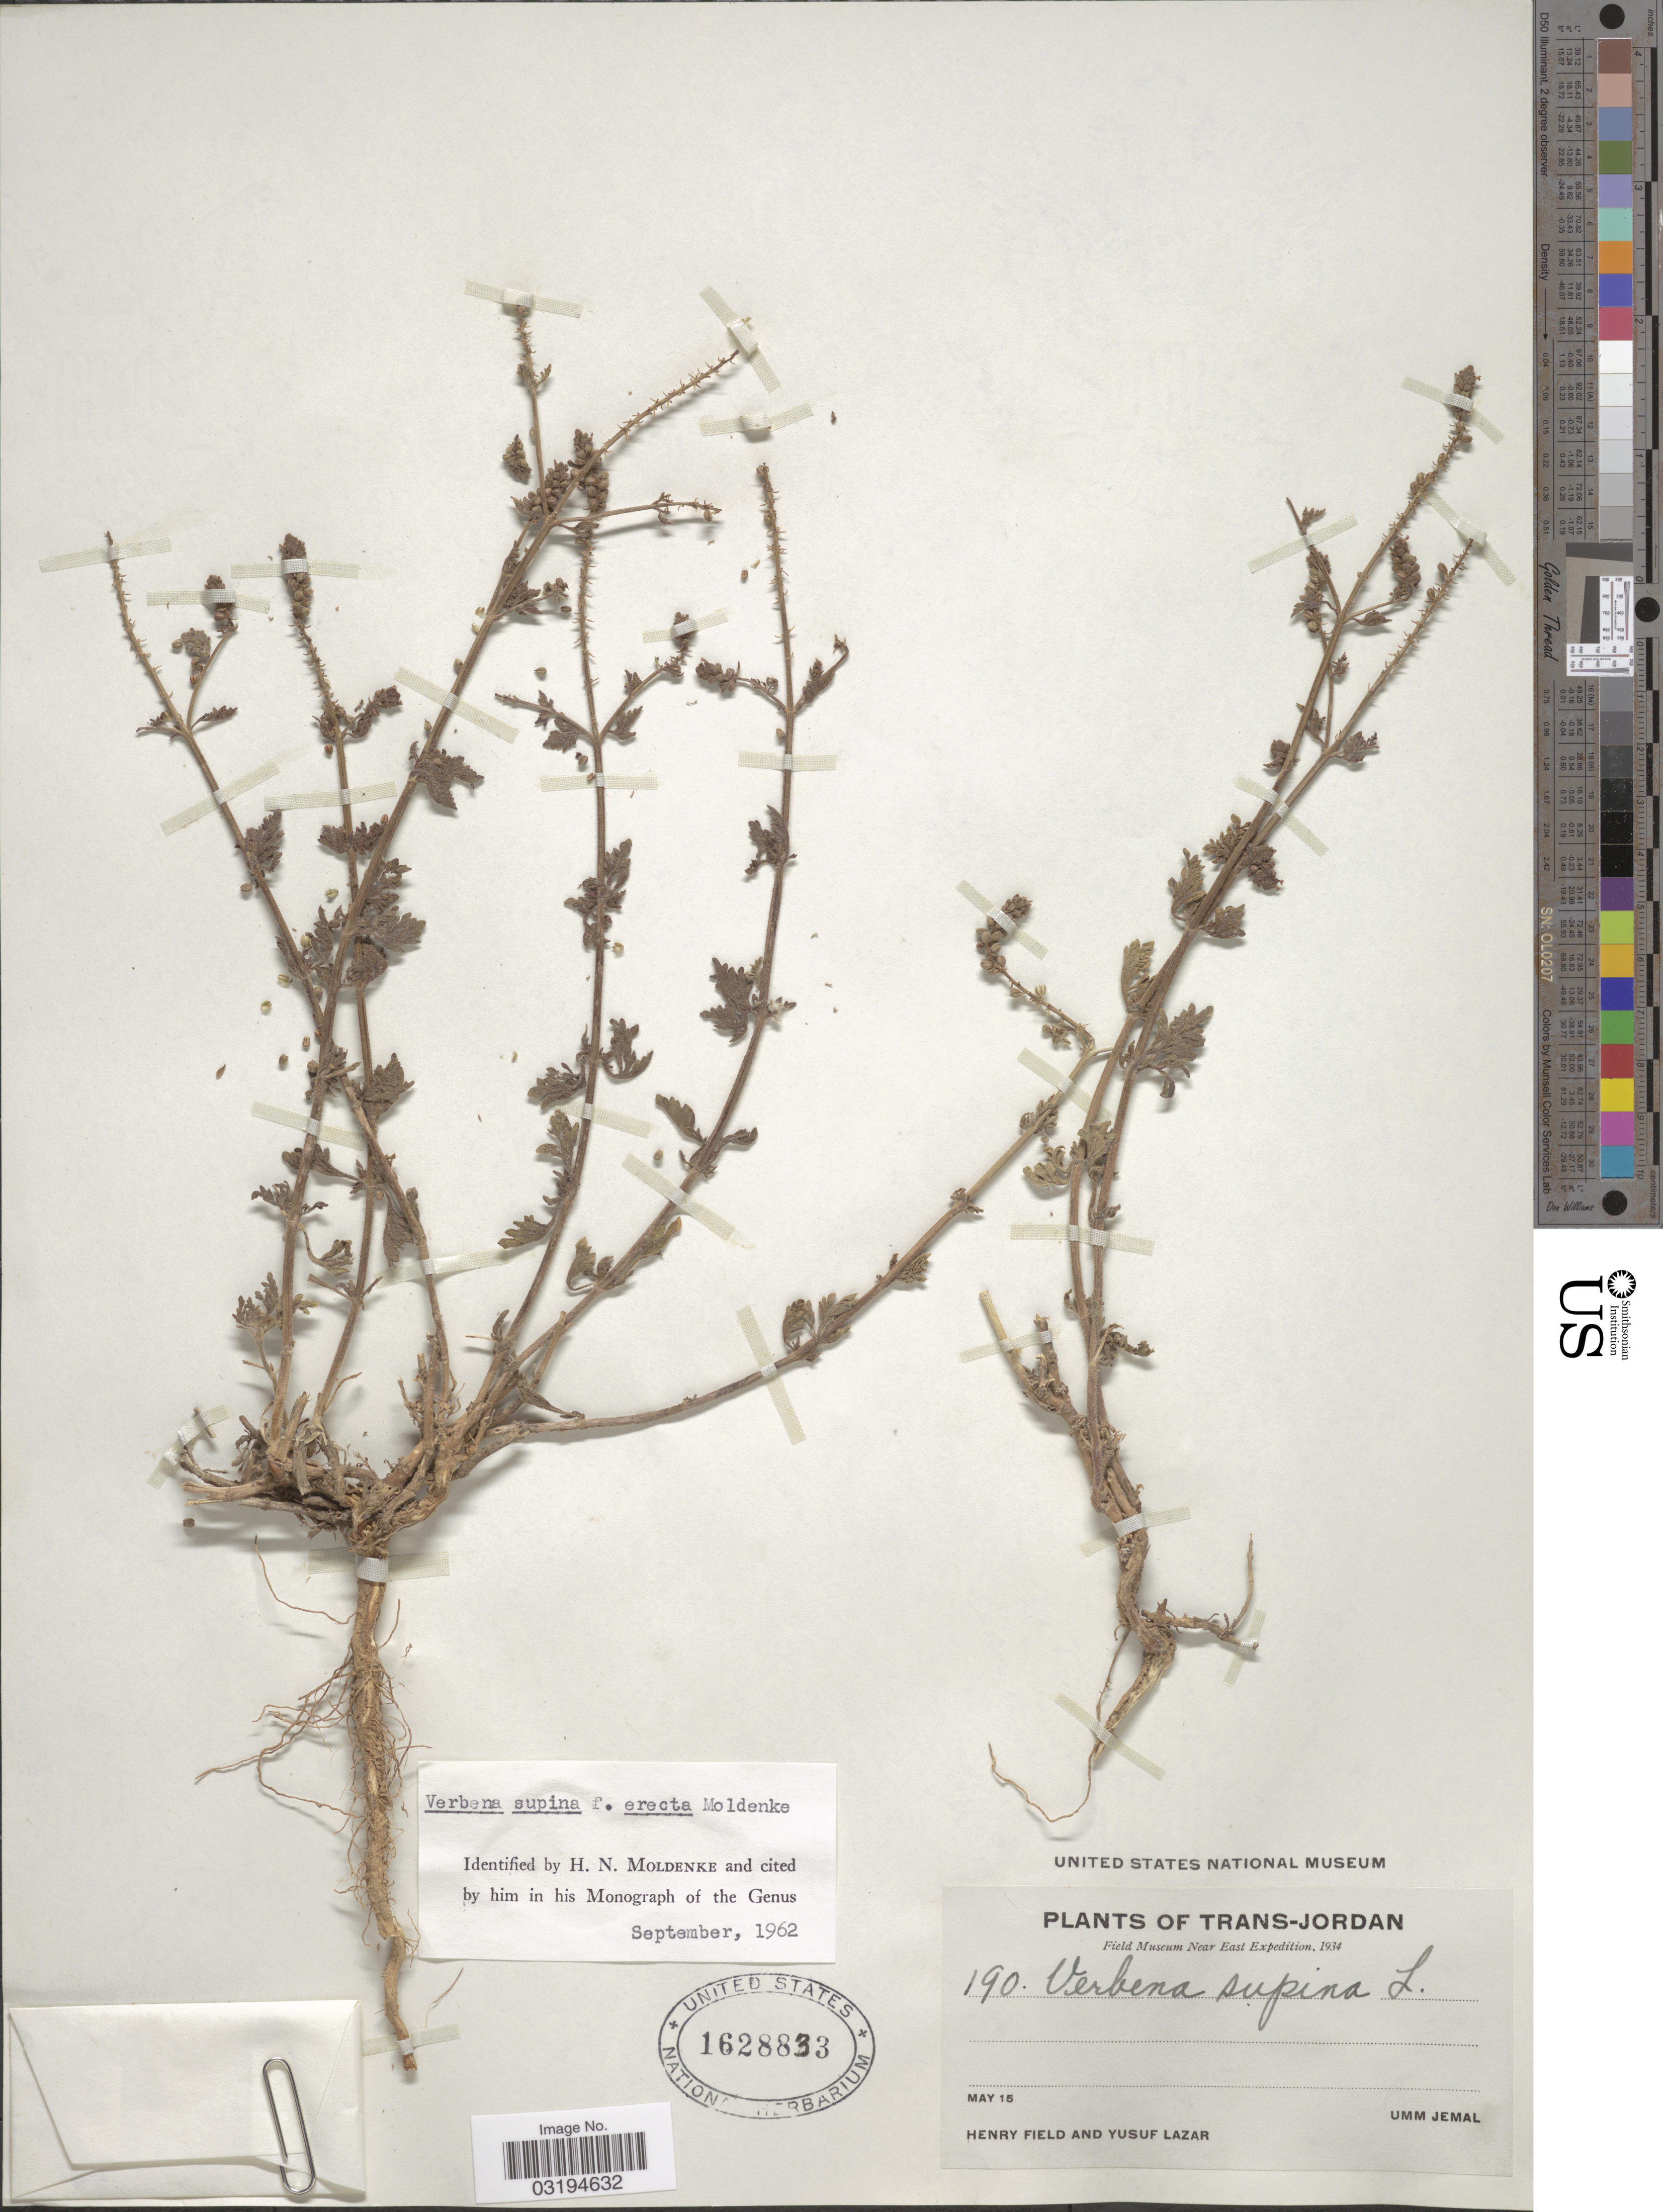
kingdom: Plantae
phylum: Tracheophyta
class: Magnoliopsida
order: Lamiales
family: Verbenaceae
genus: Verbena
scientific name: Verbena supina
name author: L.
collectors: H. Field & Y. Lazar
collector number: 190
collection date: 1934-05-15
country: Jordan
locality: Trans-Jordan. Umm Jemal.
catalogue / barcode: US 1628833